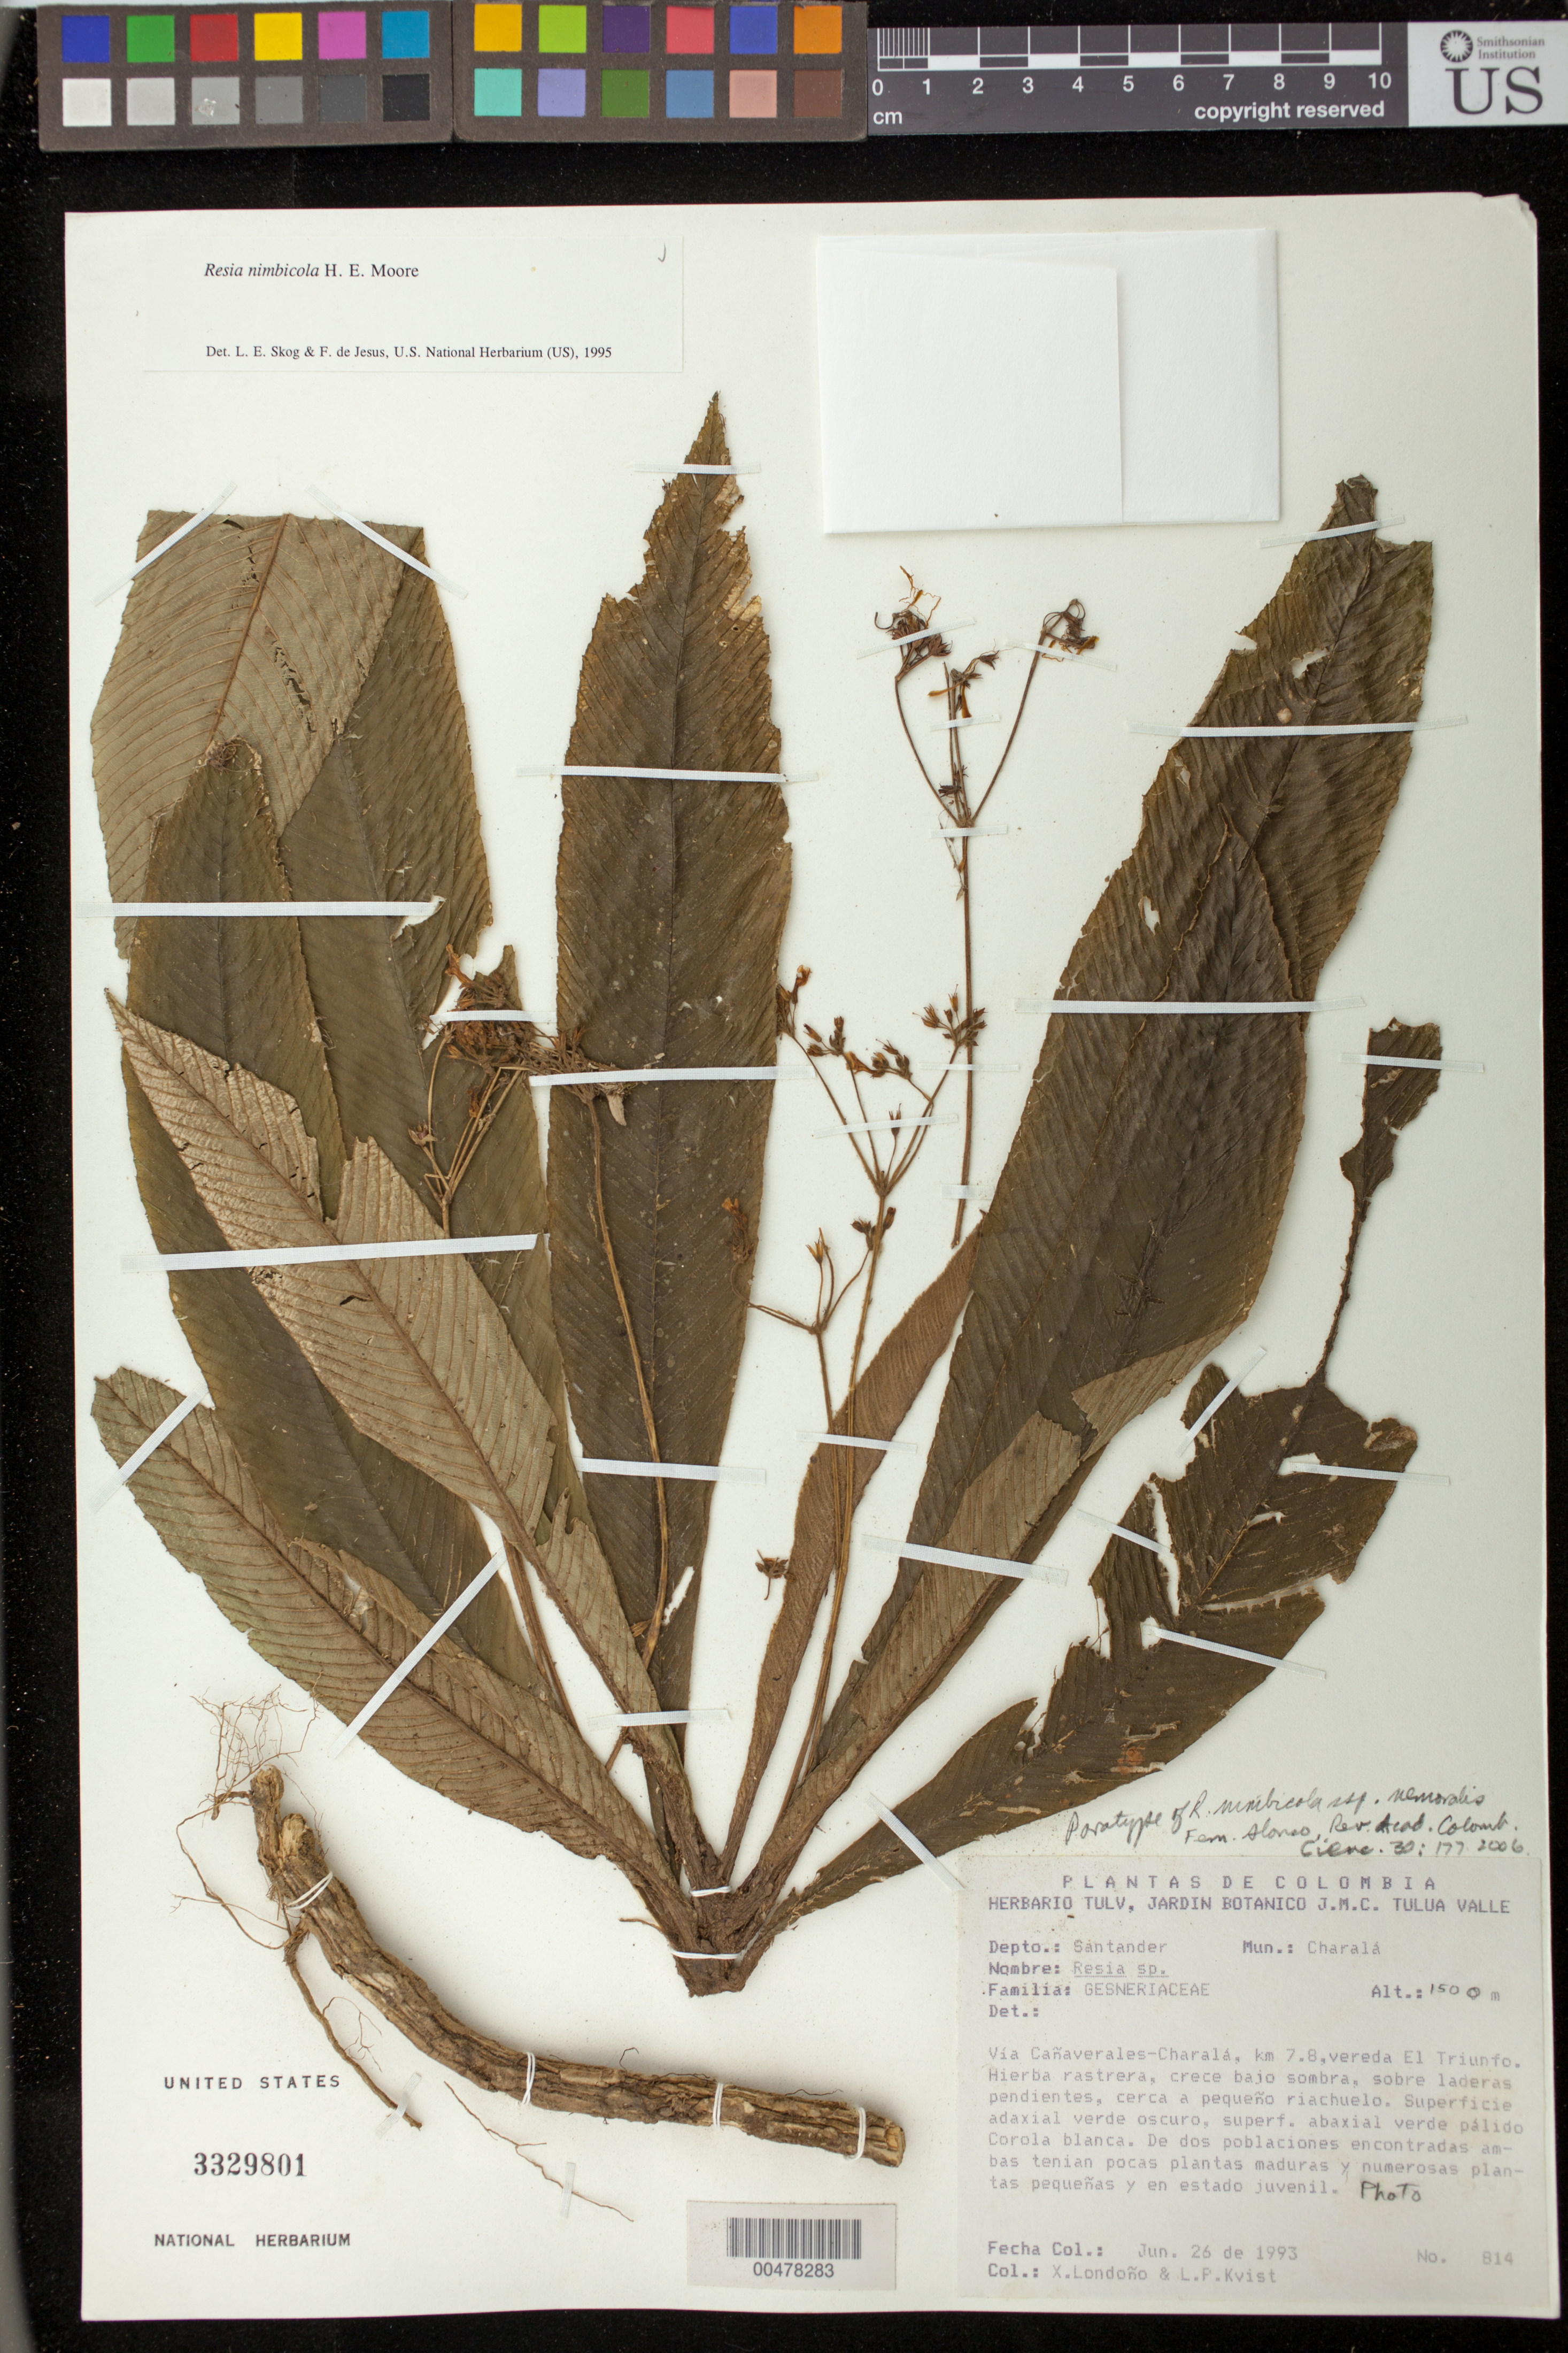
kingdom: Plantae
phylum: Tracheophyta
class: Magnoliopsida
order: Lamiales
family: Gesneriaceae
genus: Resia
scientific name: Resia nimbicola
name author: H.E. Moore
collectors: X. Londoño & L. P. Kvist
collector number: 814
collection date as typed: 26 Jun 1993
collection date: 1993-06-26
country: Colombia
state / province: Santander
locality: Mun. Charalá. Vía Cañaverales-Charalá, km 7.8, vereda El Triunfo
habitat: Crece bajo sombra, sobre laderas pendientes, cerca a pequeño riachuelo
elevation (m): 1500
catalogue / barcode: US 3329801